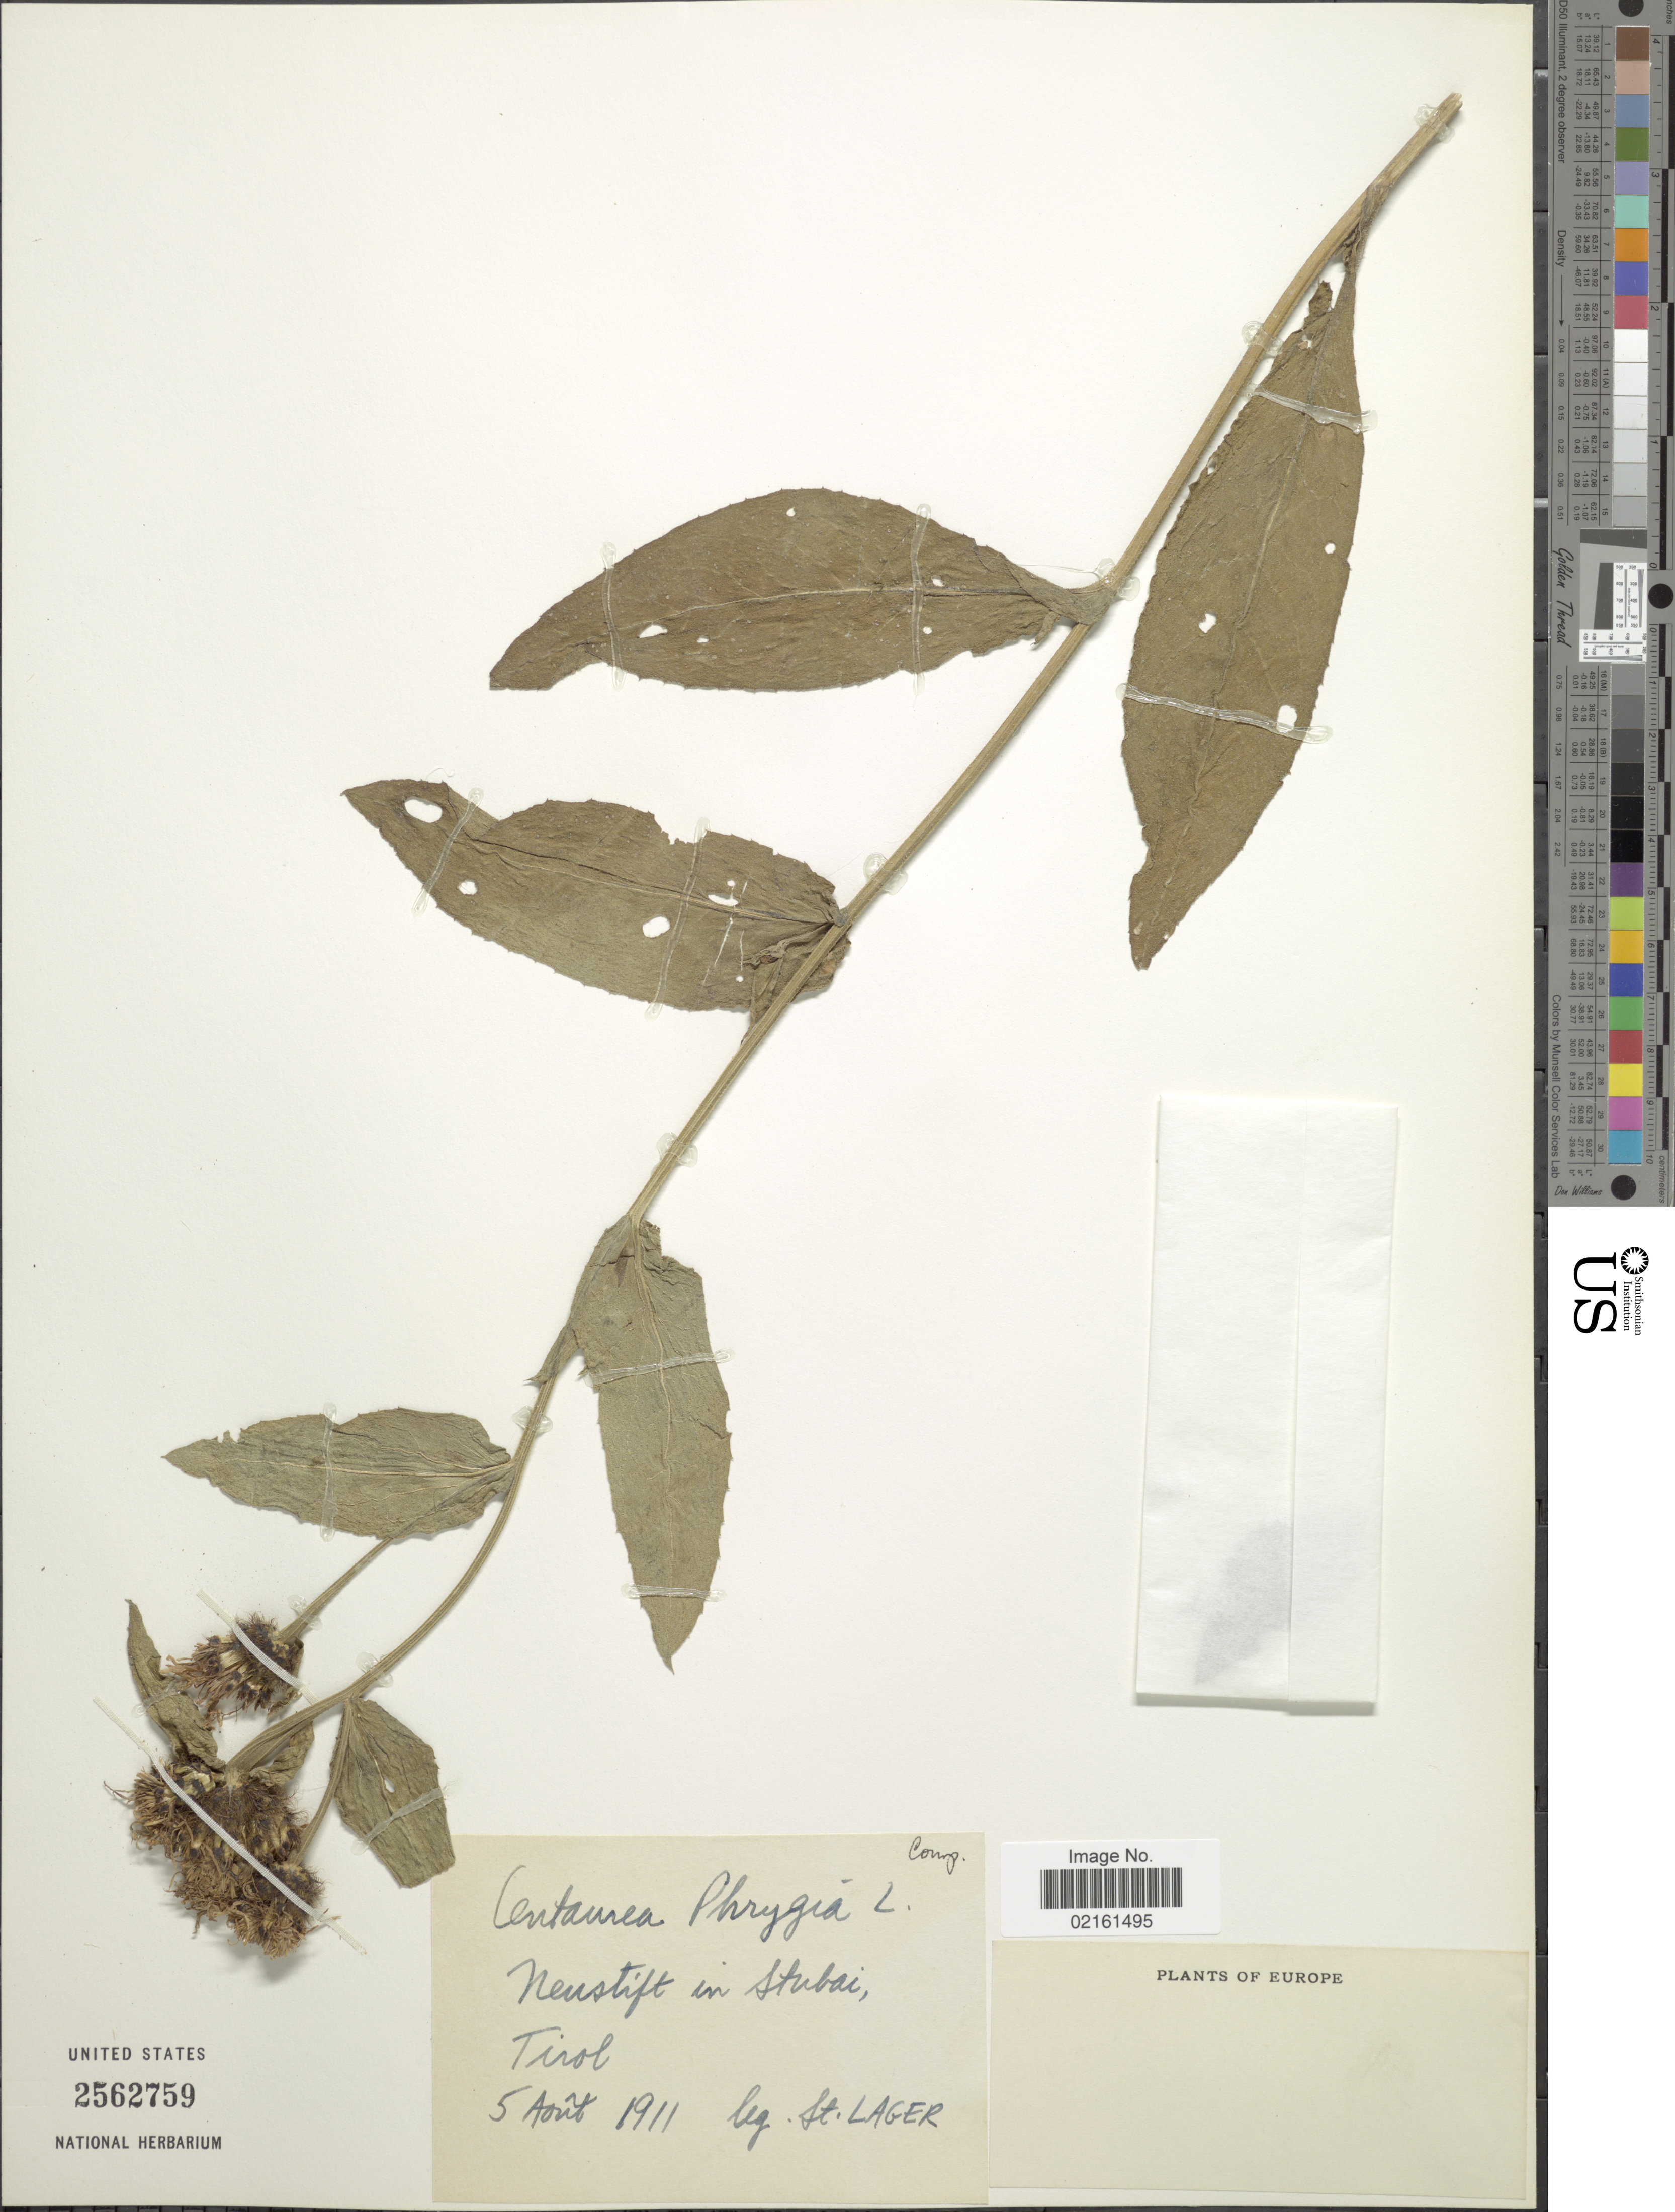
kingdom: Plantae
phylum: Tracheophyta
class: Magnoliopsida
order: Asterales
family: Asteraceae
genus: Centaurea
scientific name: Centaurea phrygia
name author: L.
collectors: -. St. Lager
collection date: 1911-08-05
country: Austria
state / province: Tirol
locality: Europe, Neustift in Stubai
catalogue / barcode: US 2562759